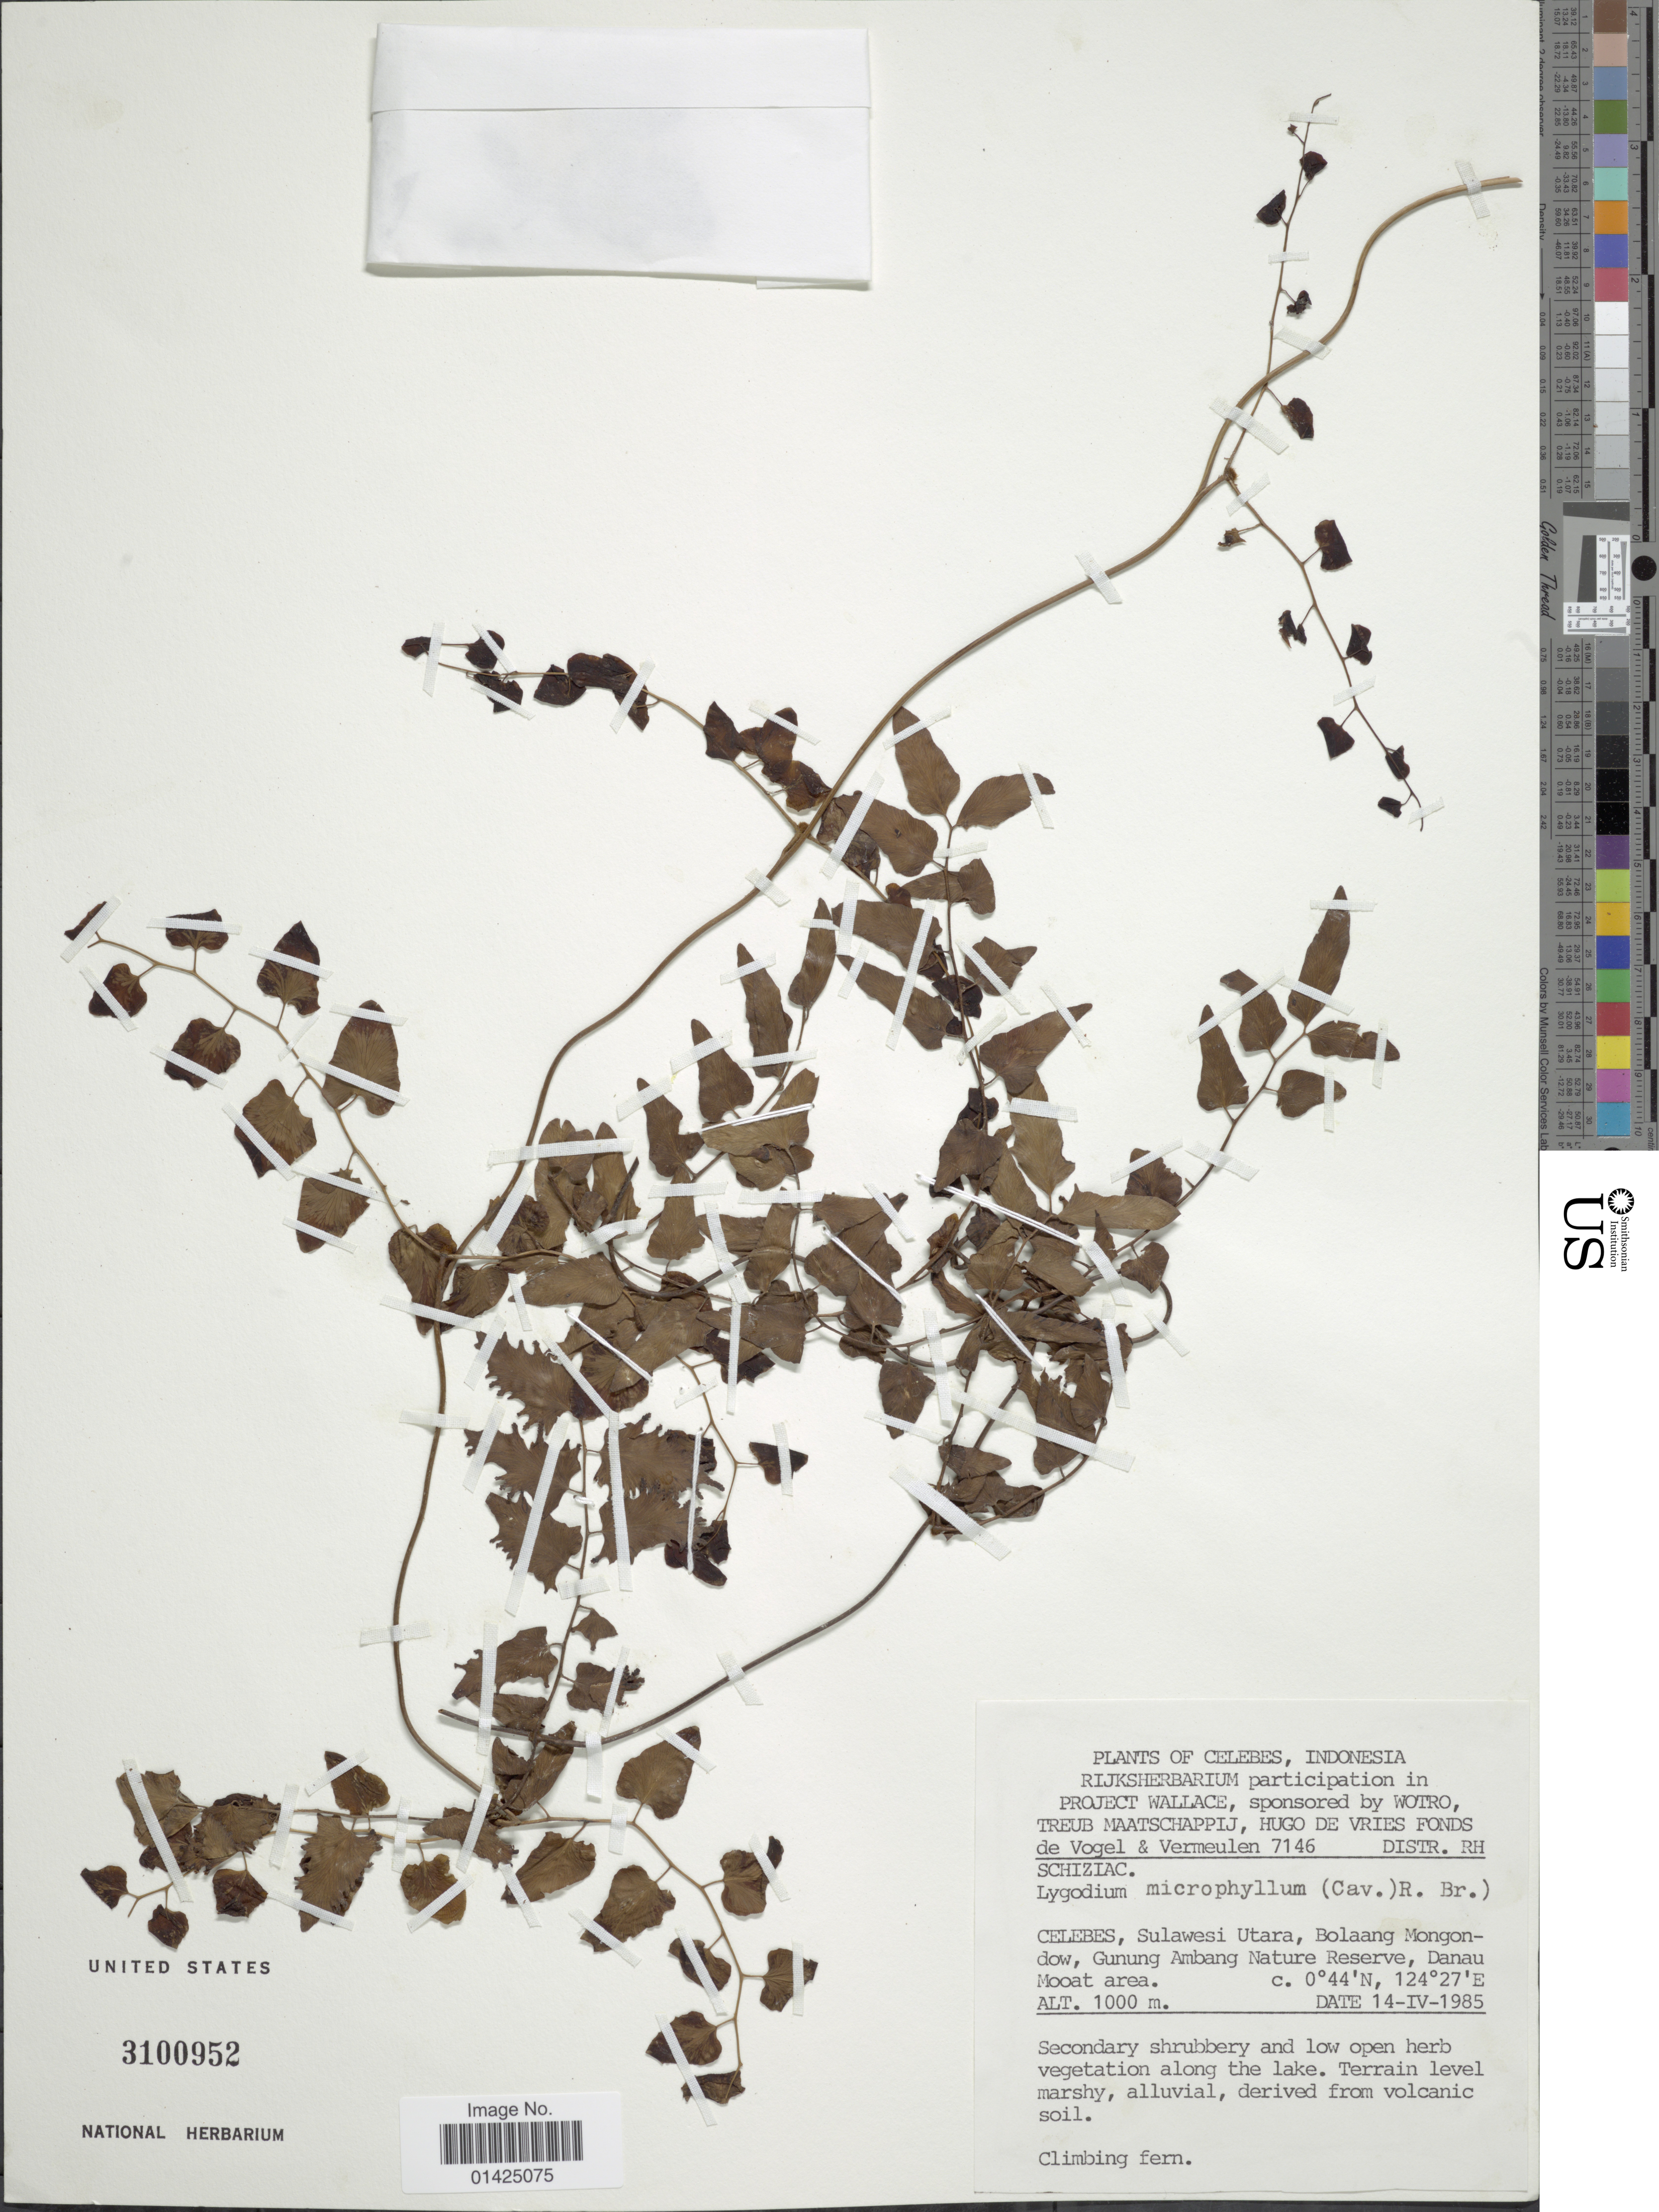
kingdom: Plantae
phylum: Tracheophyta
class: Polypodiopsida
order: Schizaeales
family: Lygodiaceae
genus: Lygodium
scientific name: Lygodium microphyllum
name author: (Cav.) R. Br.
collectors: Vogel, -- & Vermeulen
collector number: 7146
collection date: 1985-04-14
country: Indonesia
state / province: Sulawesi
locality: Celebes, Sulawesi Utara, Bolaang Mongondow, Gunung Ambang Nature Reserve, Danau Mooat area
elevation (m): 1000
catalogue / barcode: US 3100952